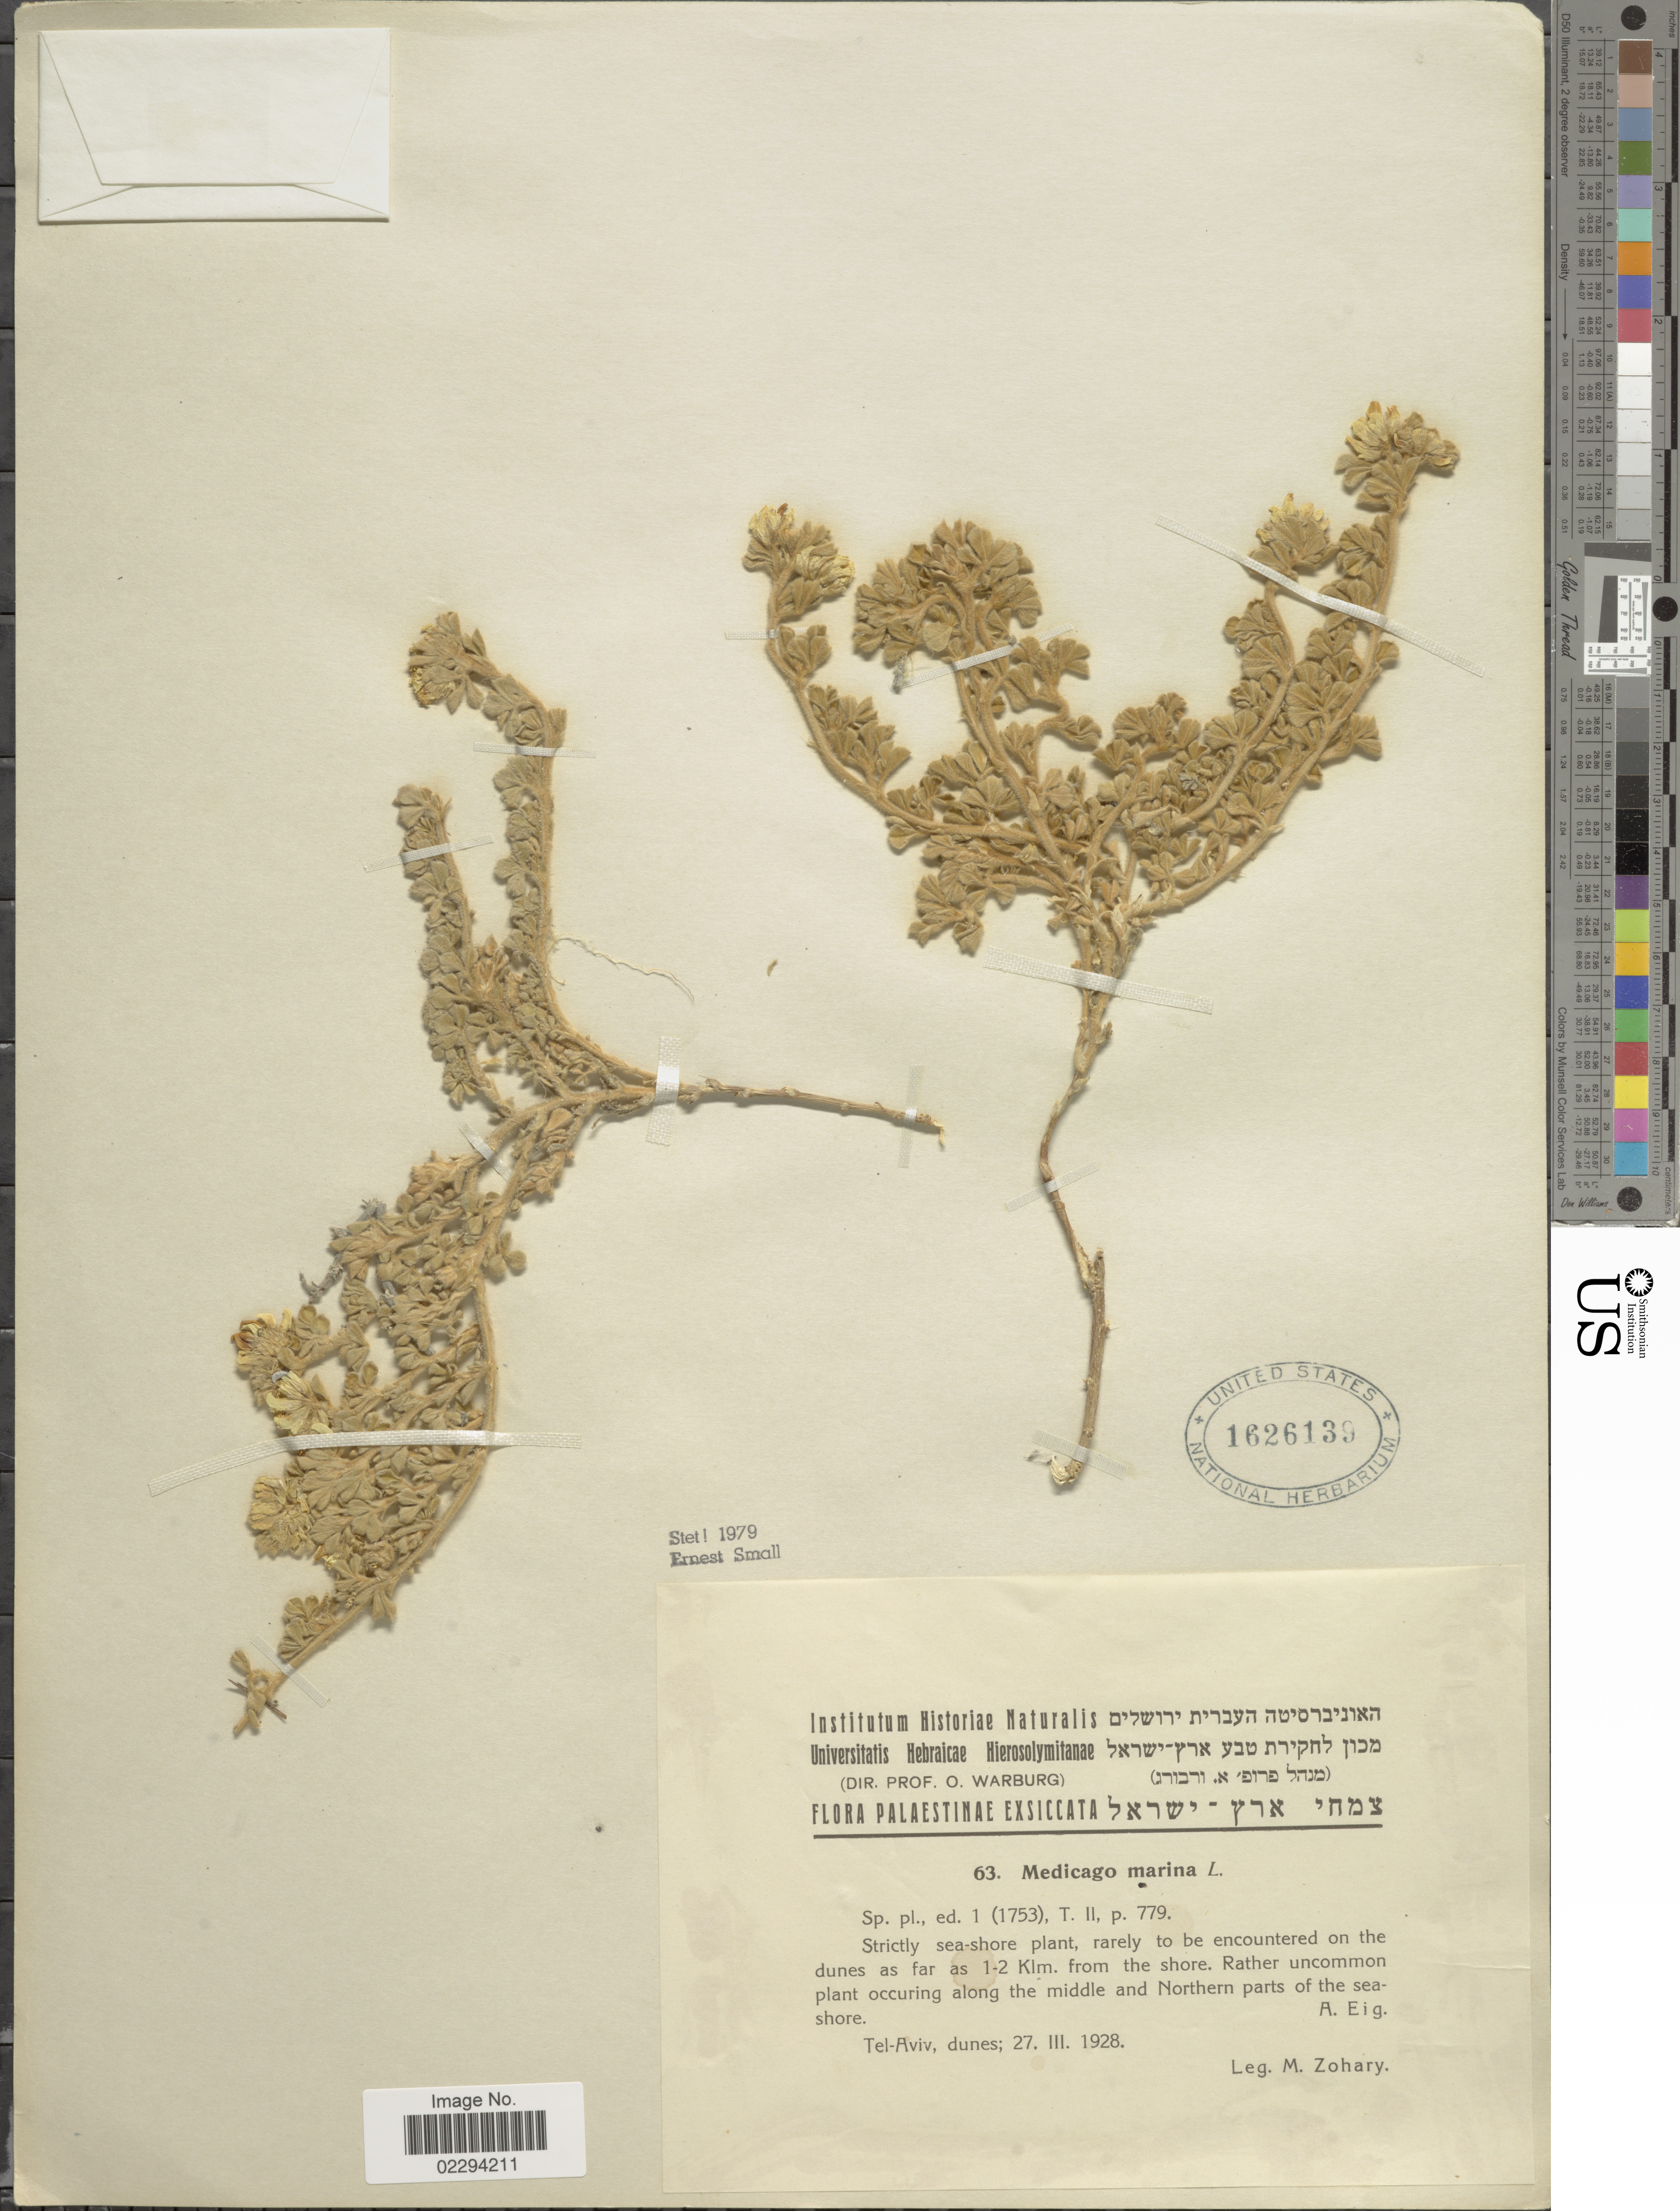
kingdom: Plantae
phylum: Tracheophyta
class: Magnoliopsida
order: Fabales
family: Fabaceae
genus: Medicago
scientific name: Medicago marina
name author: L.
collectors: M. Zohary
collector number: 63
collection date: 1928-03-27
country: Israel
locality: Palestinae, sea-shore plant, on the dunes as far as 1-2 Klm. from the shore, along the middle and Northern parts of the ocean shore, Tel-Aviv, dunes.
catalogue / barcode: US 1626139